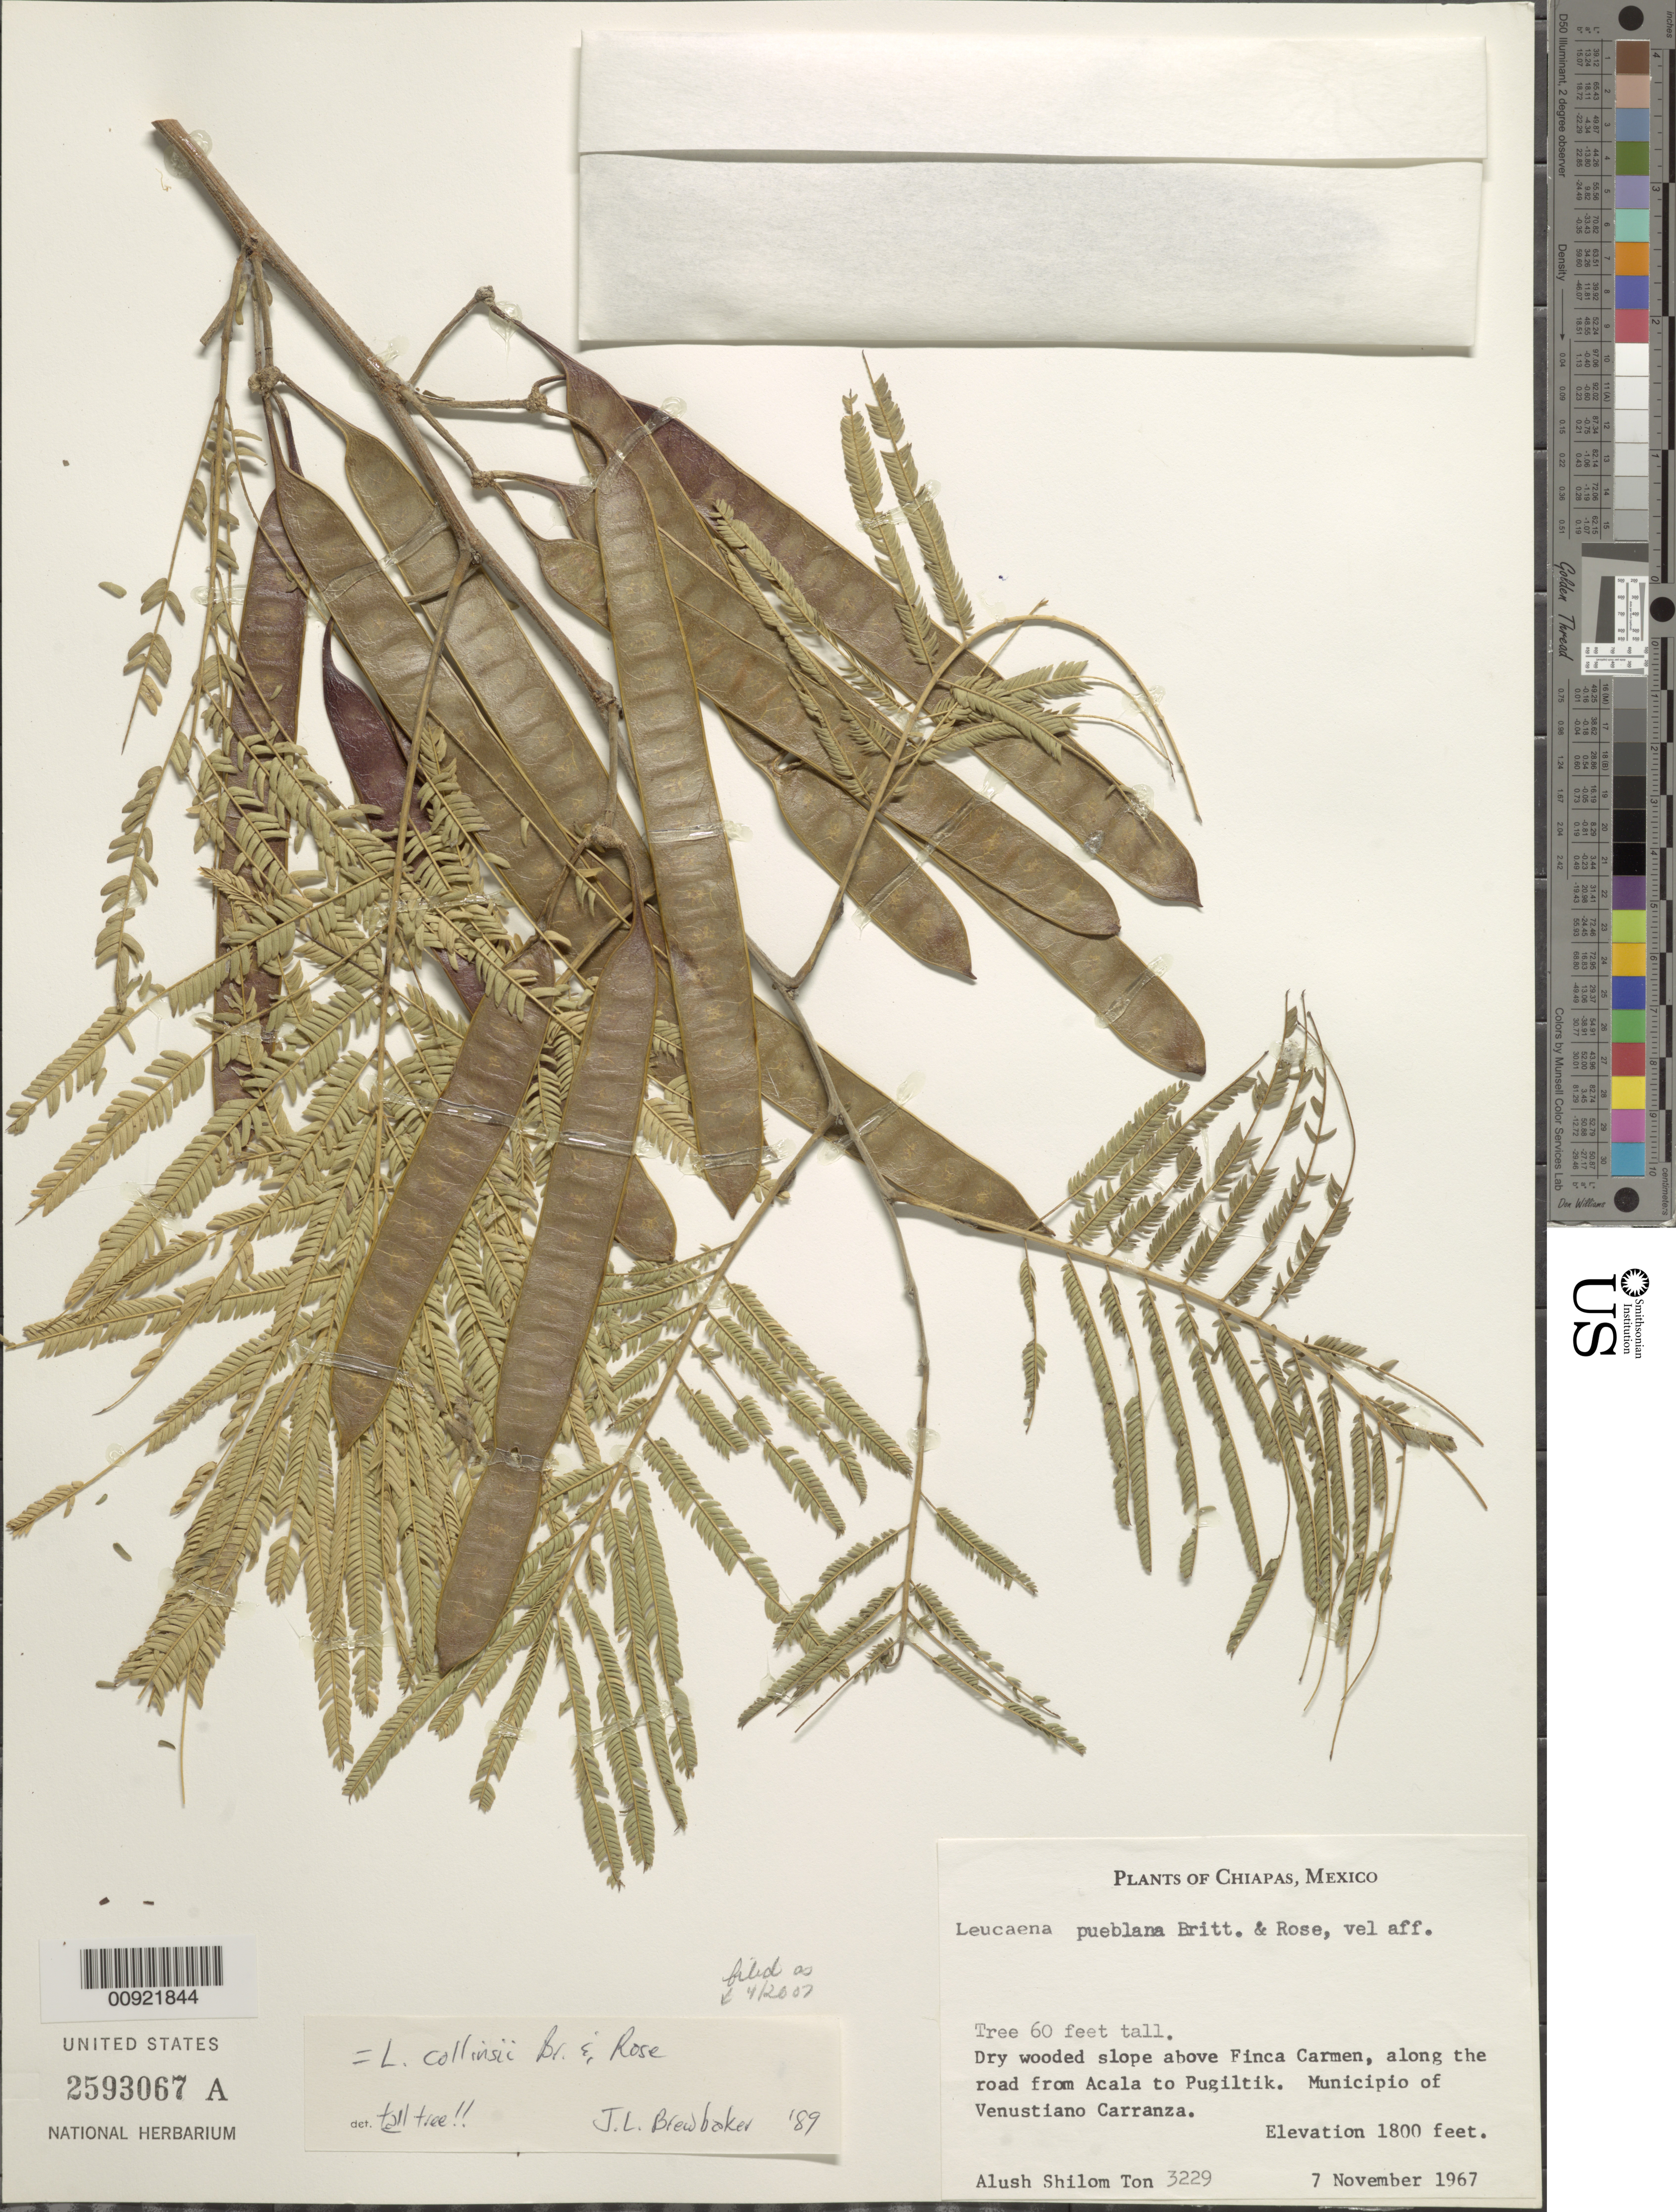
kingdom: Plantae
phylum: Tracheophyta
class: Magnoliopsida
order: Fabales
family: Fabaceae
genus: Leucaena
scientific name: Leucaena collinsii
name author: Britton & Rose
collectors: A. Shilom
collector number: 3229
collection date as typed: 07 Nov 1967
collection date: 1967-11-07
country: Mexico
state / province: Chiapas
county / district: Venustiano Carranza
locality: Above Finca Carmen, along the road from Acala to Pugiltik. Municipio of Venustiano Carranza, Chiapas.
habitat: Dry wooded slope.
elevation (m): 549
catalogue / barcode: US 2593067A